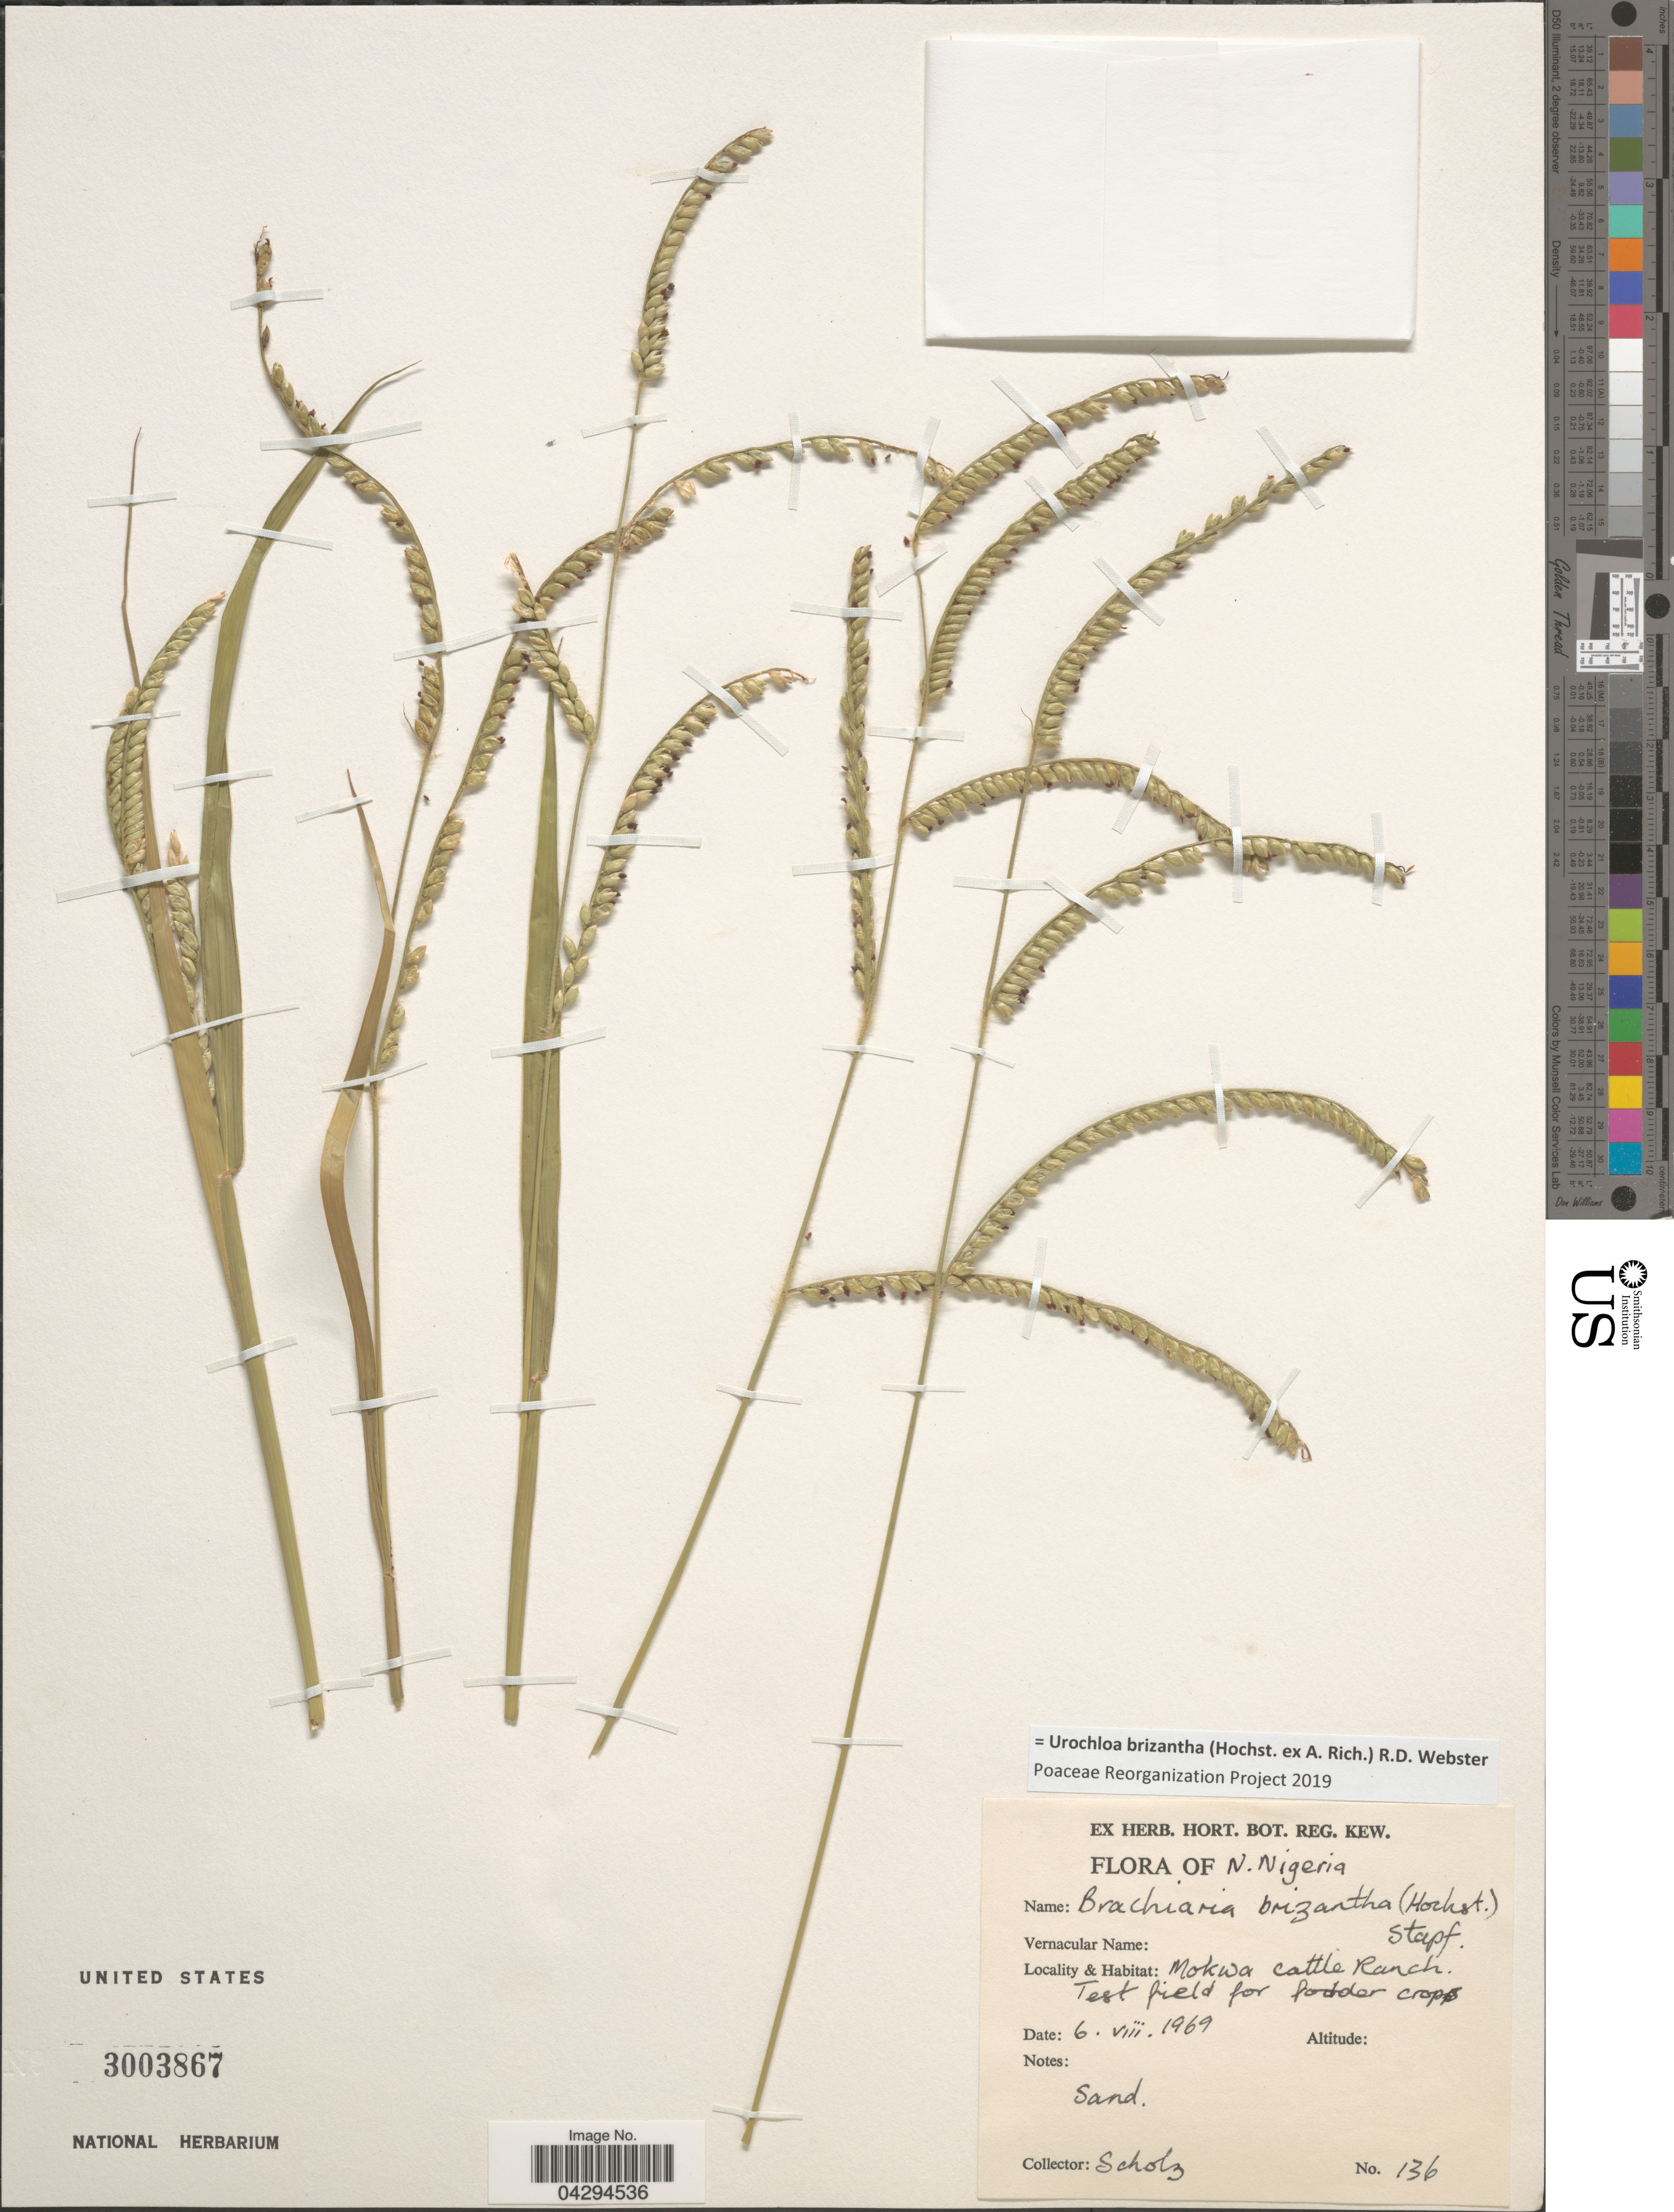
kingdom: Plantae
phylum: Tracheophyta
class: Liliopsida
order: Poales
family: Poaceae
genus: Urochloa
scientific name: Urochloa brizantha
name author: (Hochst. ex A. Rich.) R.D. Webster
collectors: Scholz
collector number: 136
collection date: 1969-08-06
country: Nigeria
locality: N. Nigeria. Mokwa Cattle Ranch. Test field for fodder crops.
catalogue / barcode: US 3003867